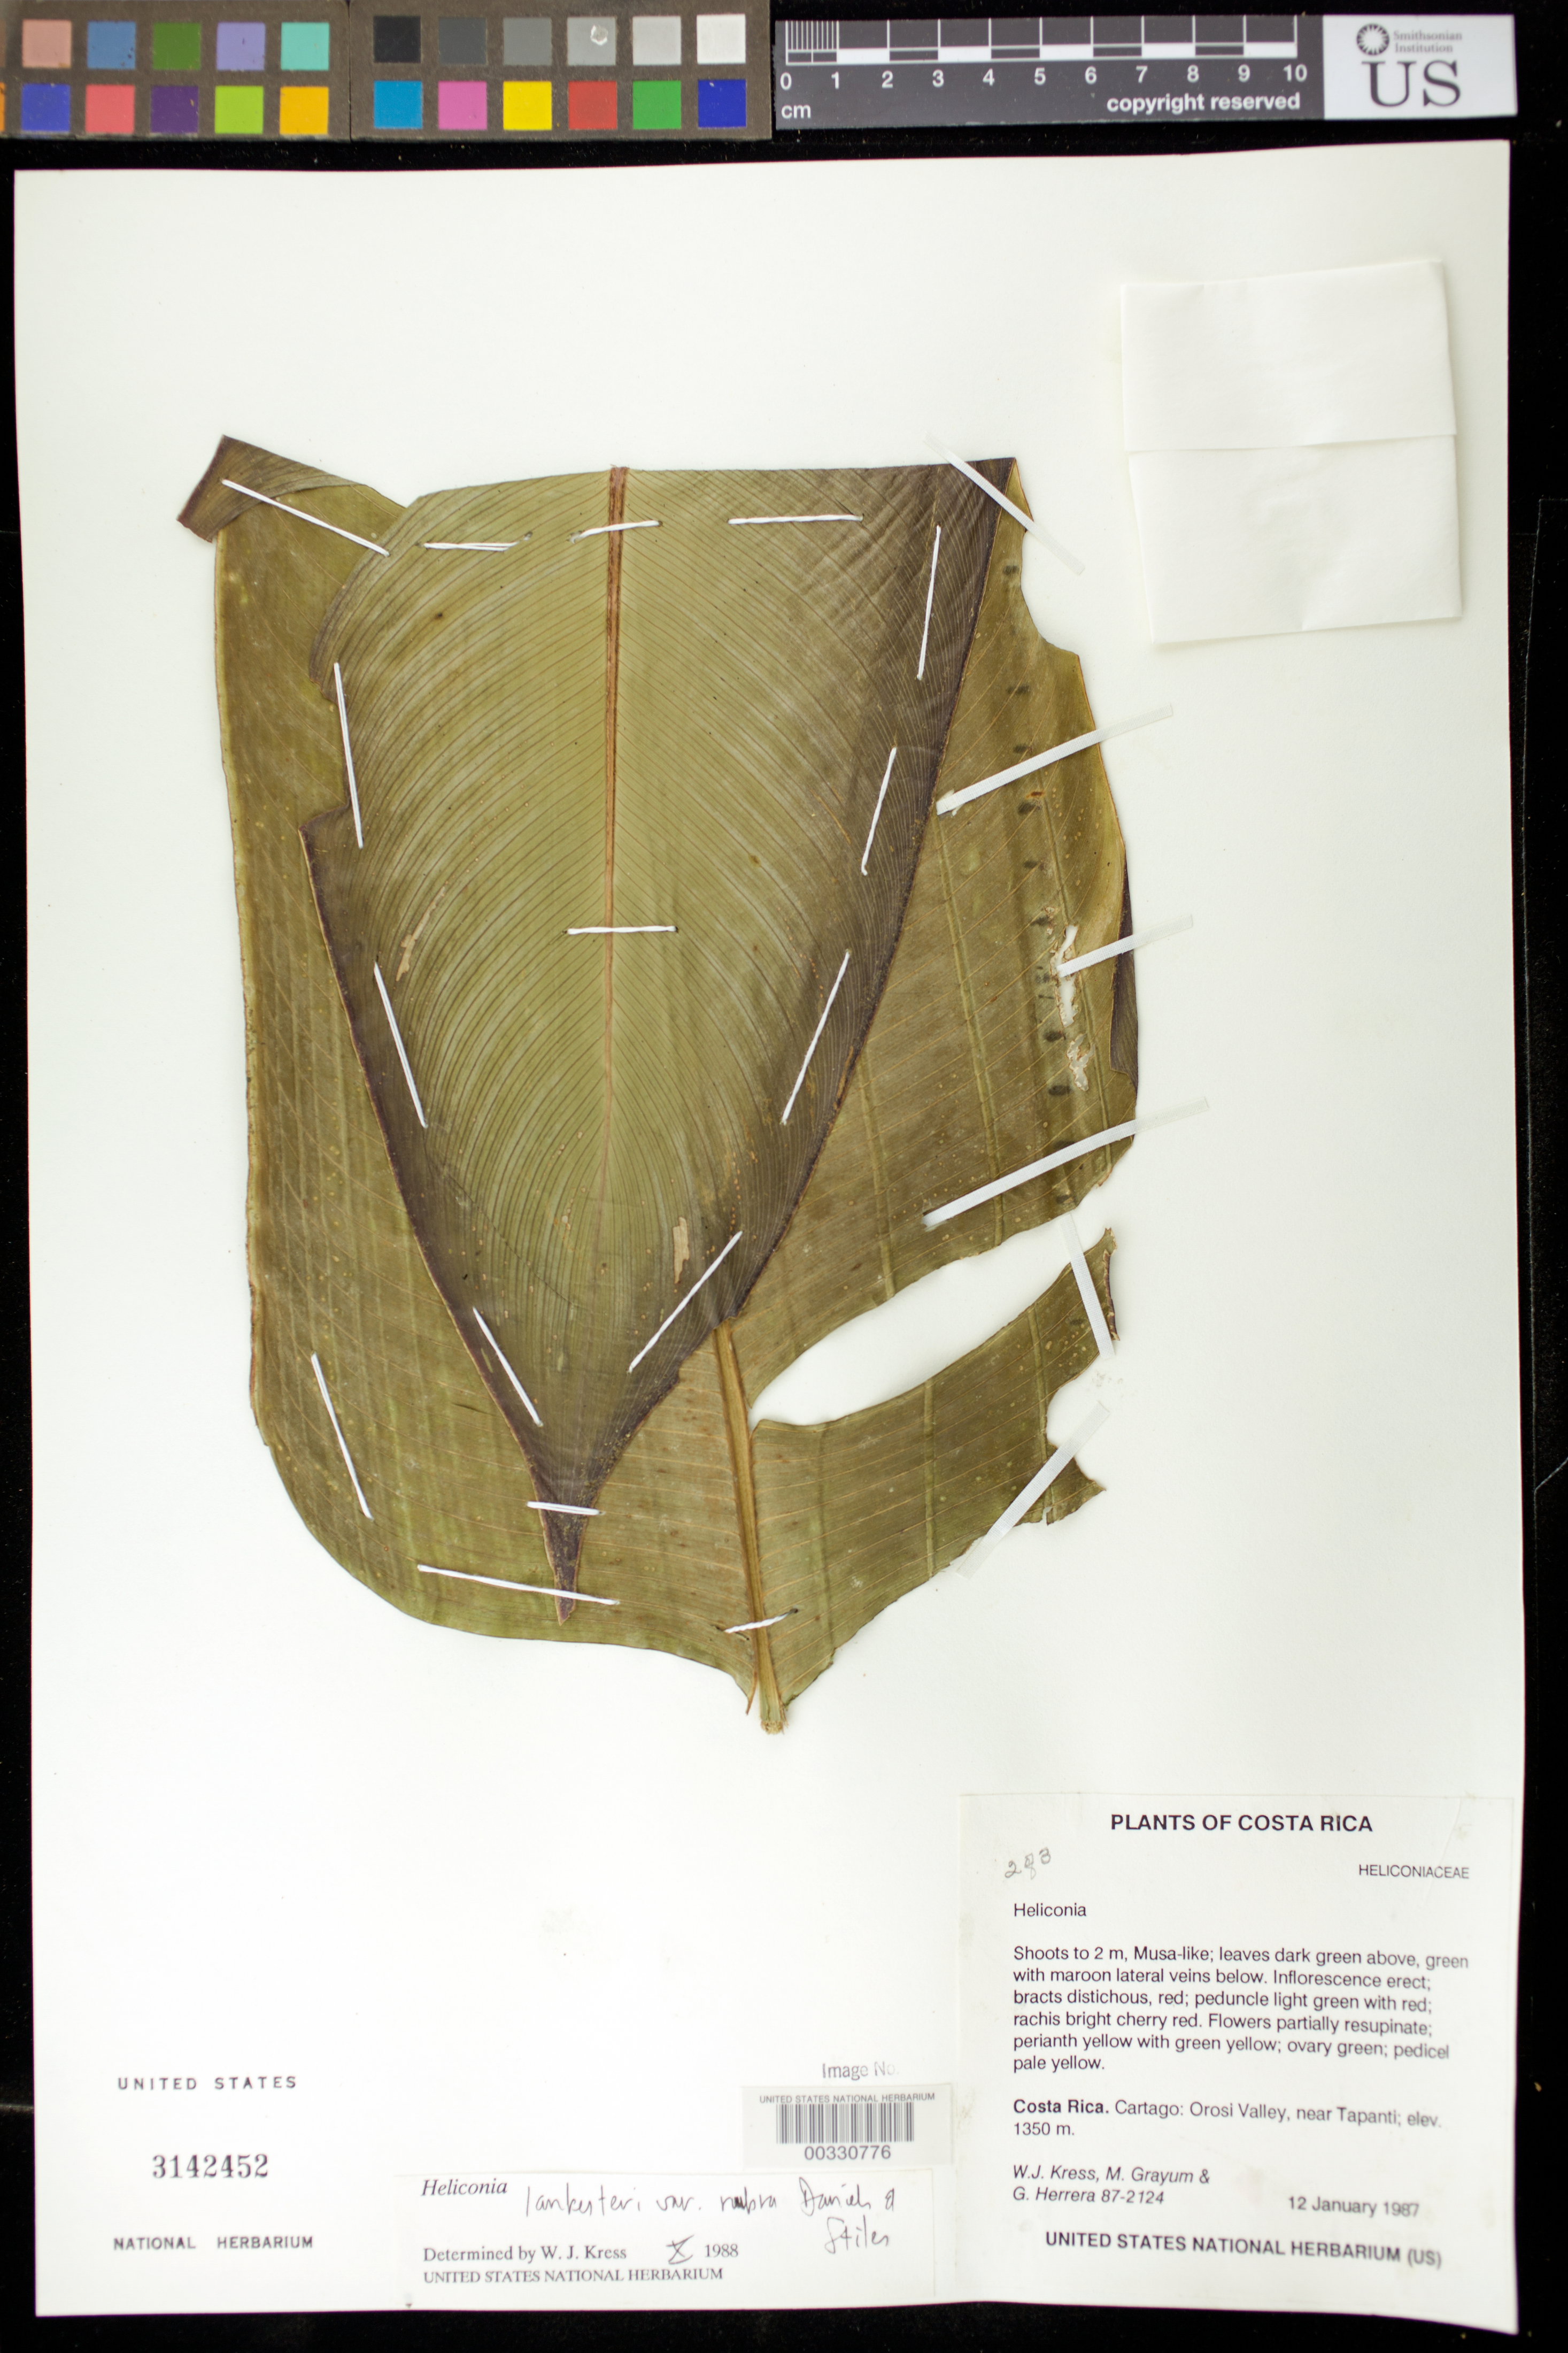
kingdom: Plantae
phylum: Tracheophyta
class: Liliopsida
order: Zingiberales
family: Heliconiaceae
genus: Heliconia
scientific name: Heliconia lankesteri var. rubra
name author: G.S. Daniels & F.G. Stiles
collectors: W. J. Kress, M. H. Grayum & G. Herrera Ch.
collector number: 87-2124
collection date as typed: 12 Jan 1987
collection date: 1987-01-12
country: Costa Rica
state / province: Cartago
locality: Orosi valley, near Tapanti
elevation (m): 1350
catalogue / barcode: US 3142452